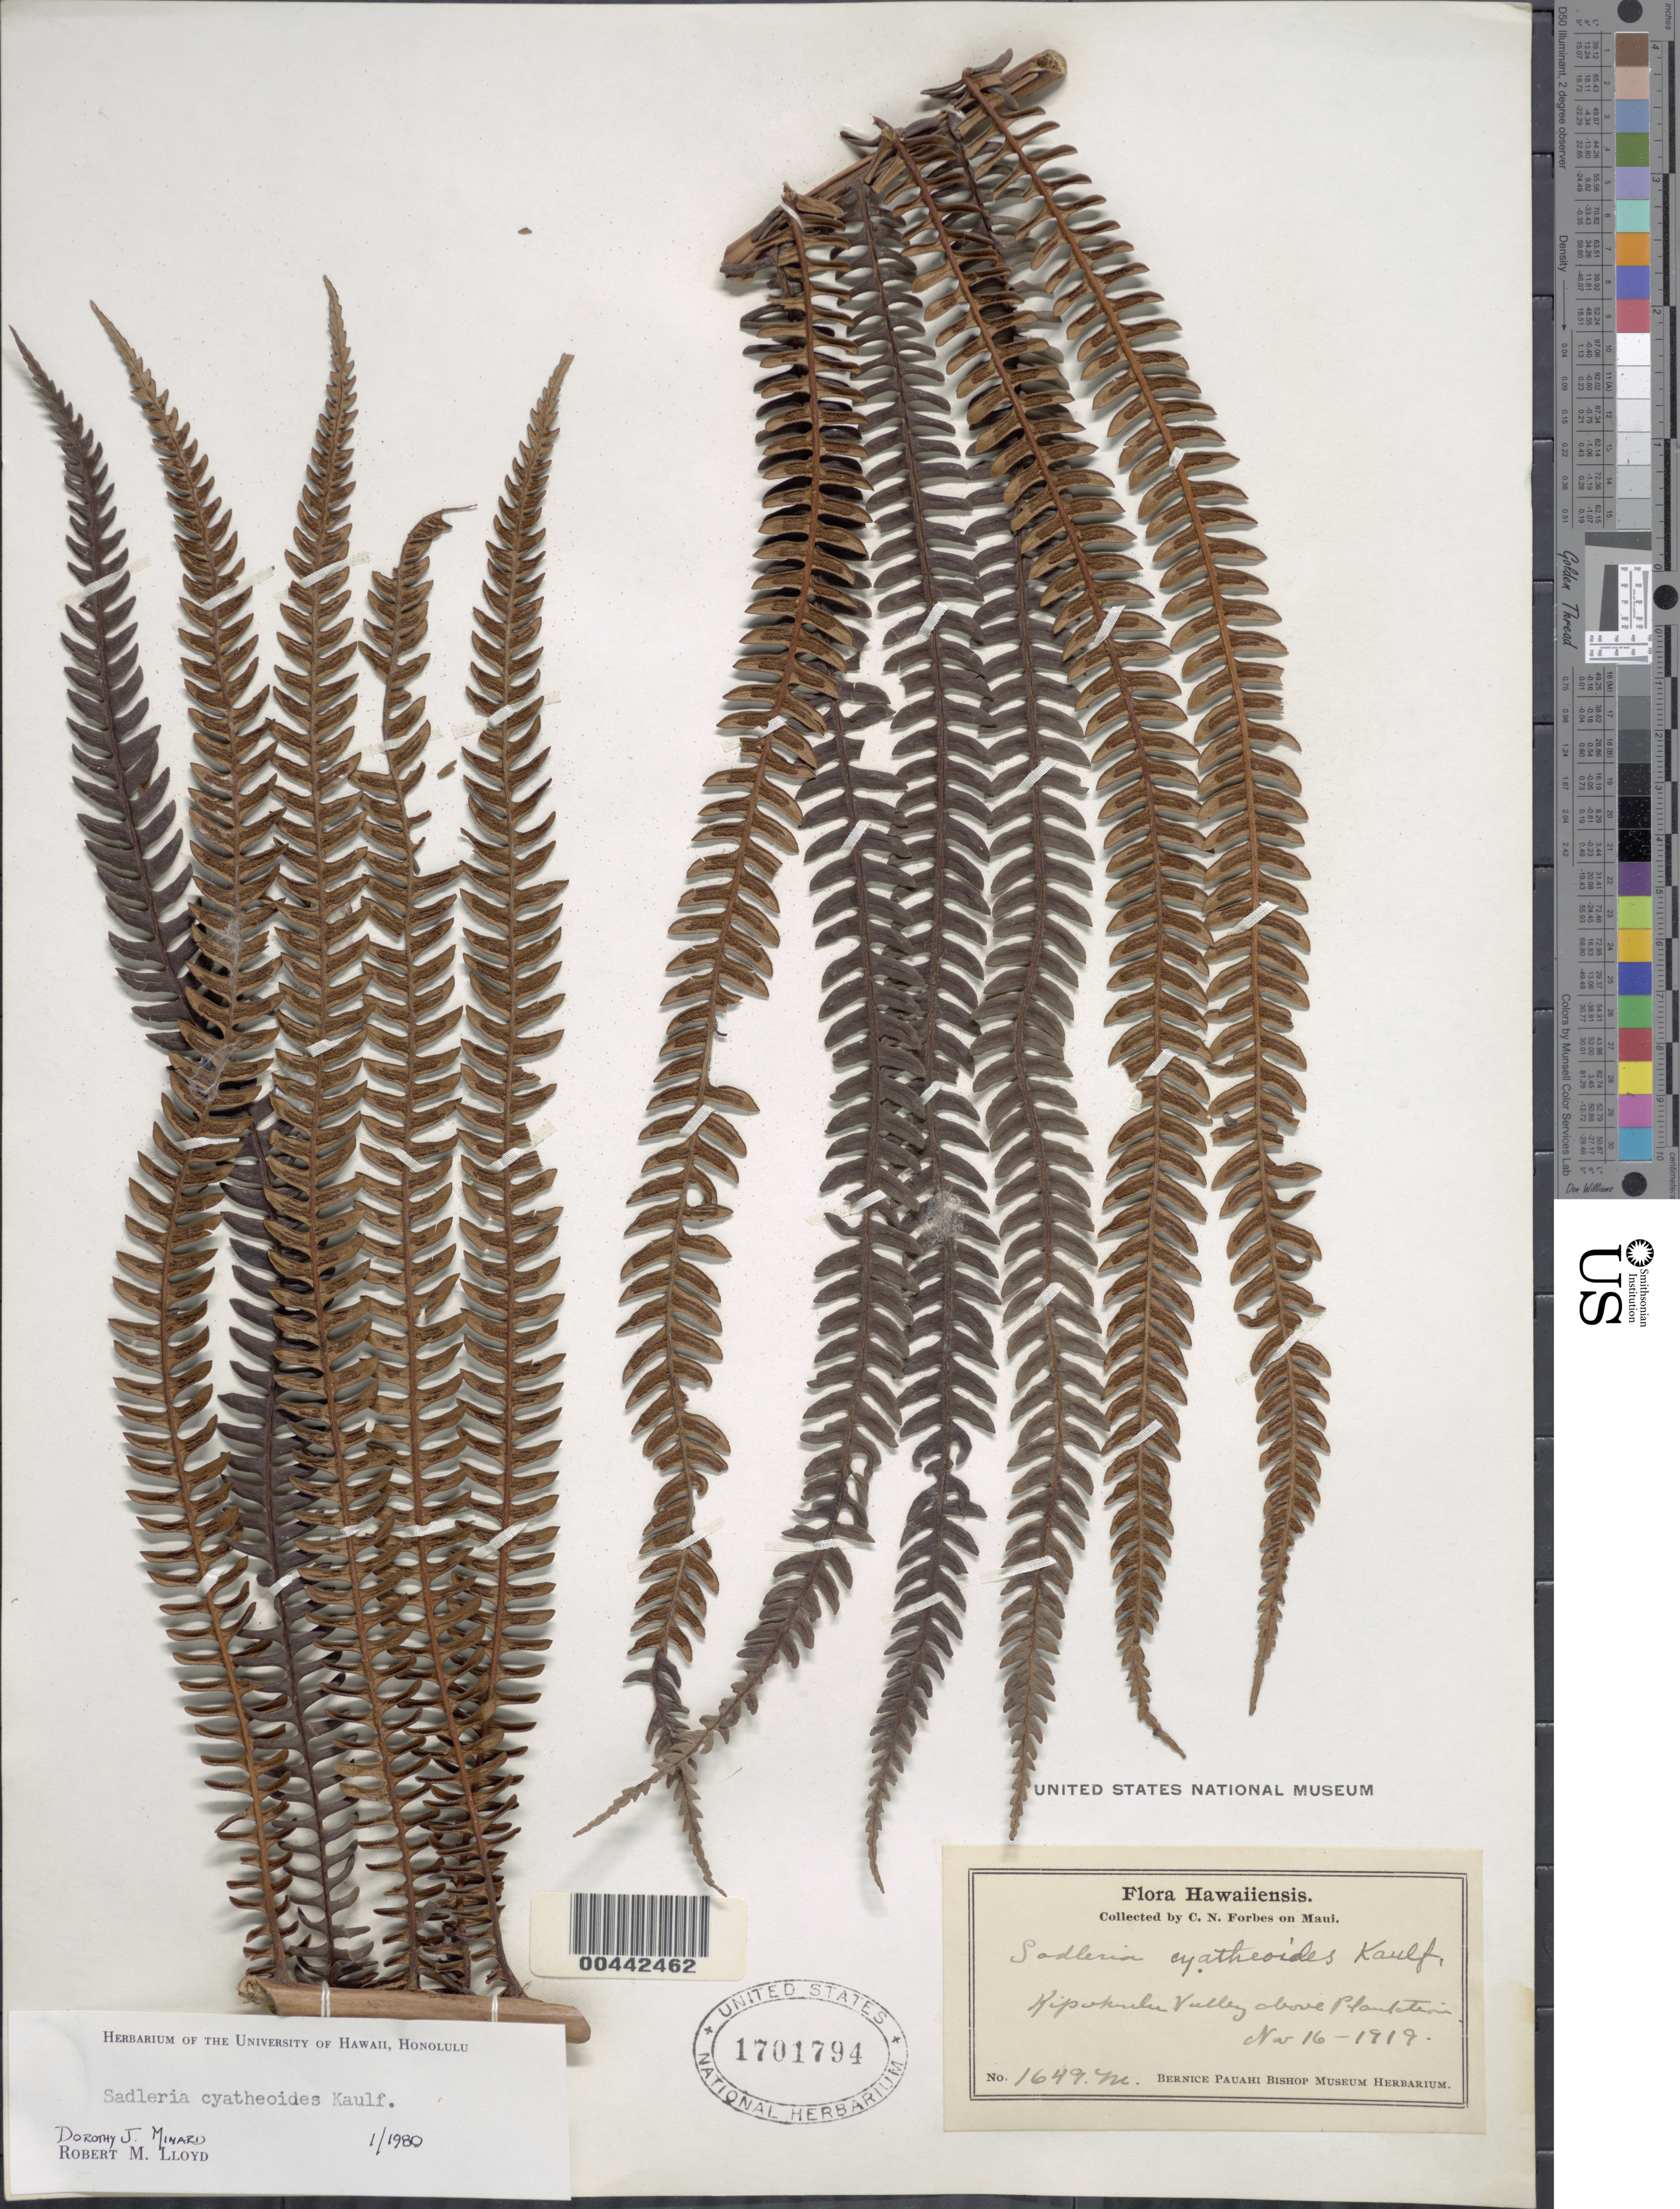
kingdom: Plantae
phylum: Tracheophyta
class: Polypodiopsida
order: Polypodiales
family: Blechnaceae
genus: Sadleria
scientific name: Sadleria cyatheoides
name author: Kaulf.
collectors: C. N. Forbes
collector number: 1649.M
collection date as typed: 16 Nov 1919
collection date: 1919-11-16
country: United States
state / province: Hawaii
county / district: Maui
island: Maui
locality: Kipahulu Valley, above Plantation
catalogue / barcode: US 1701794